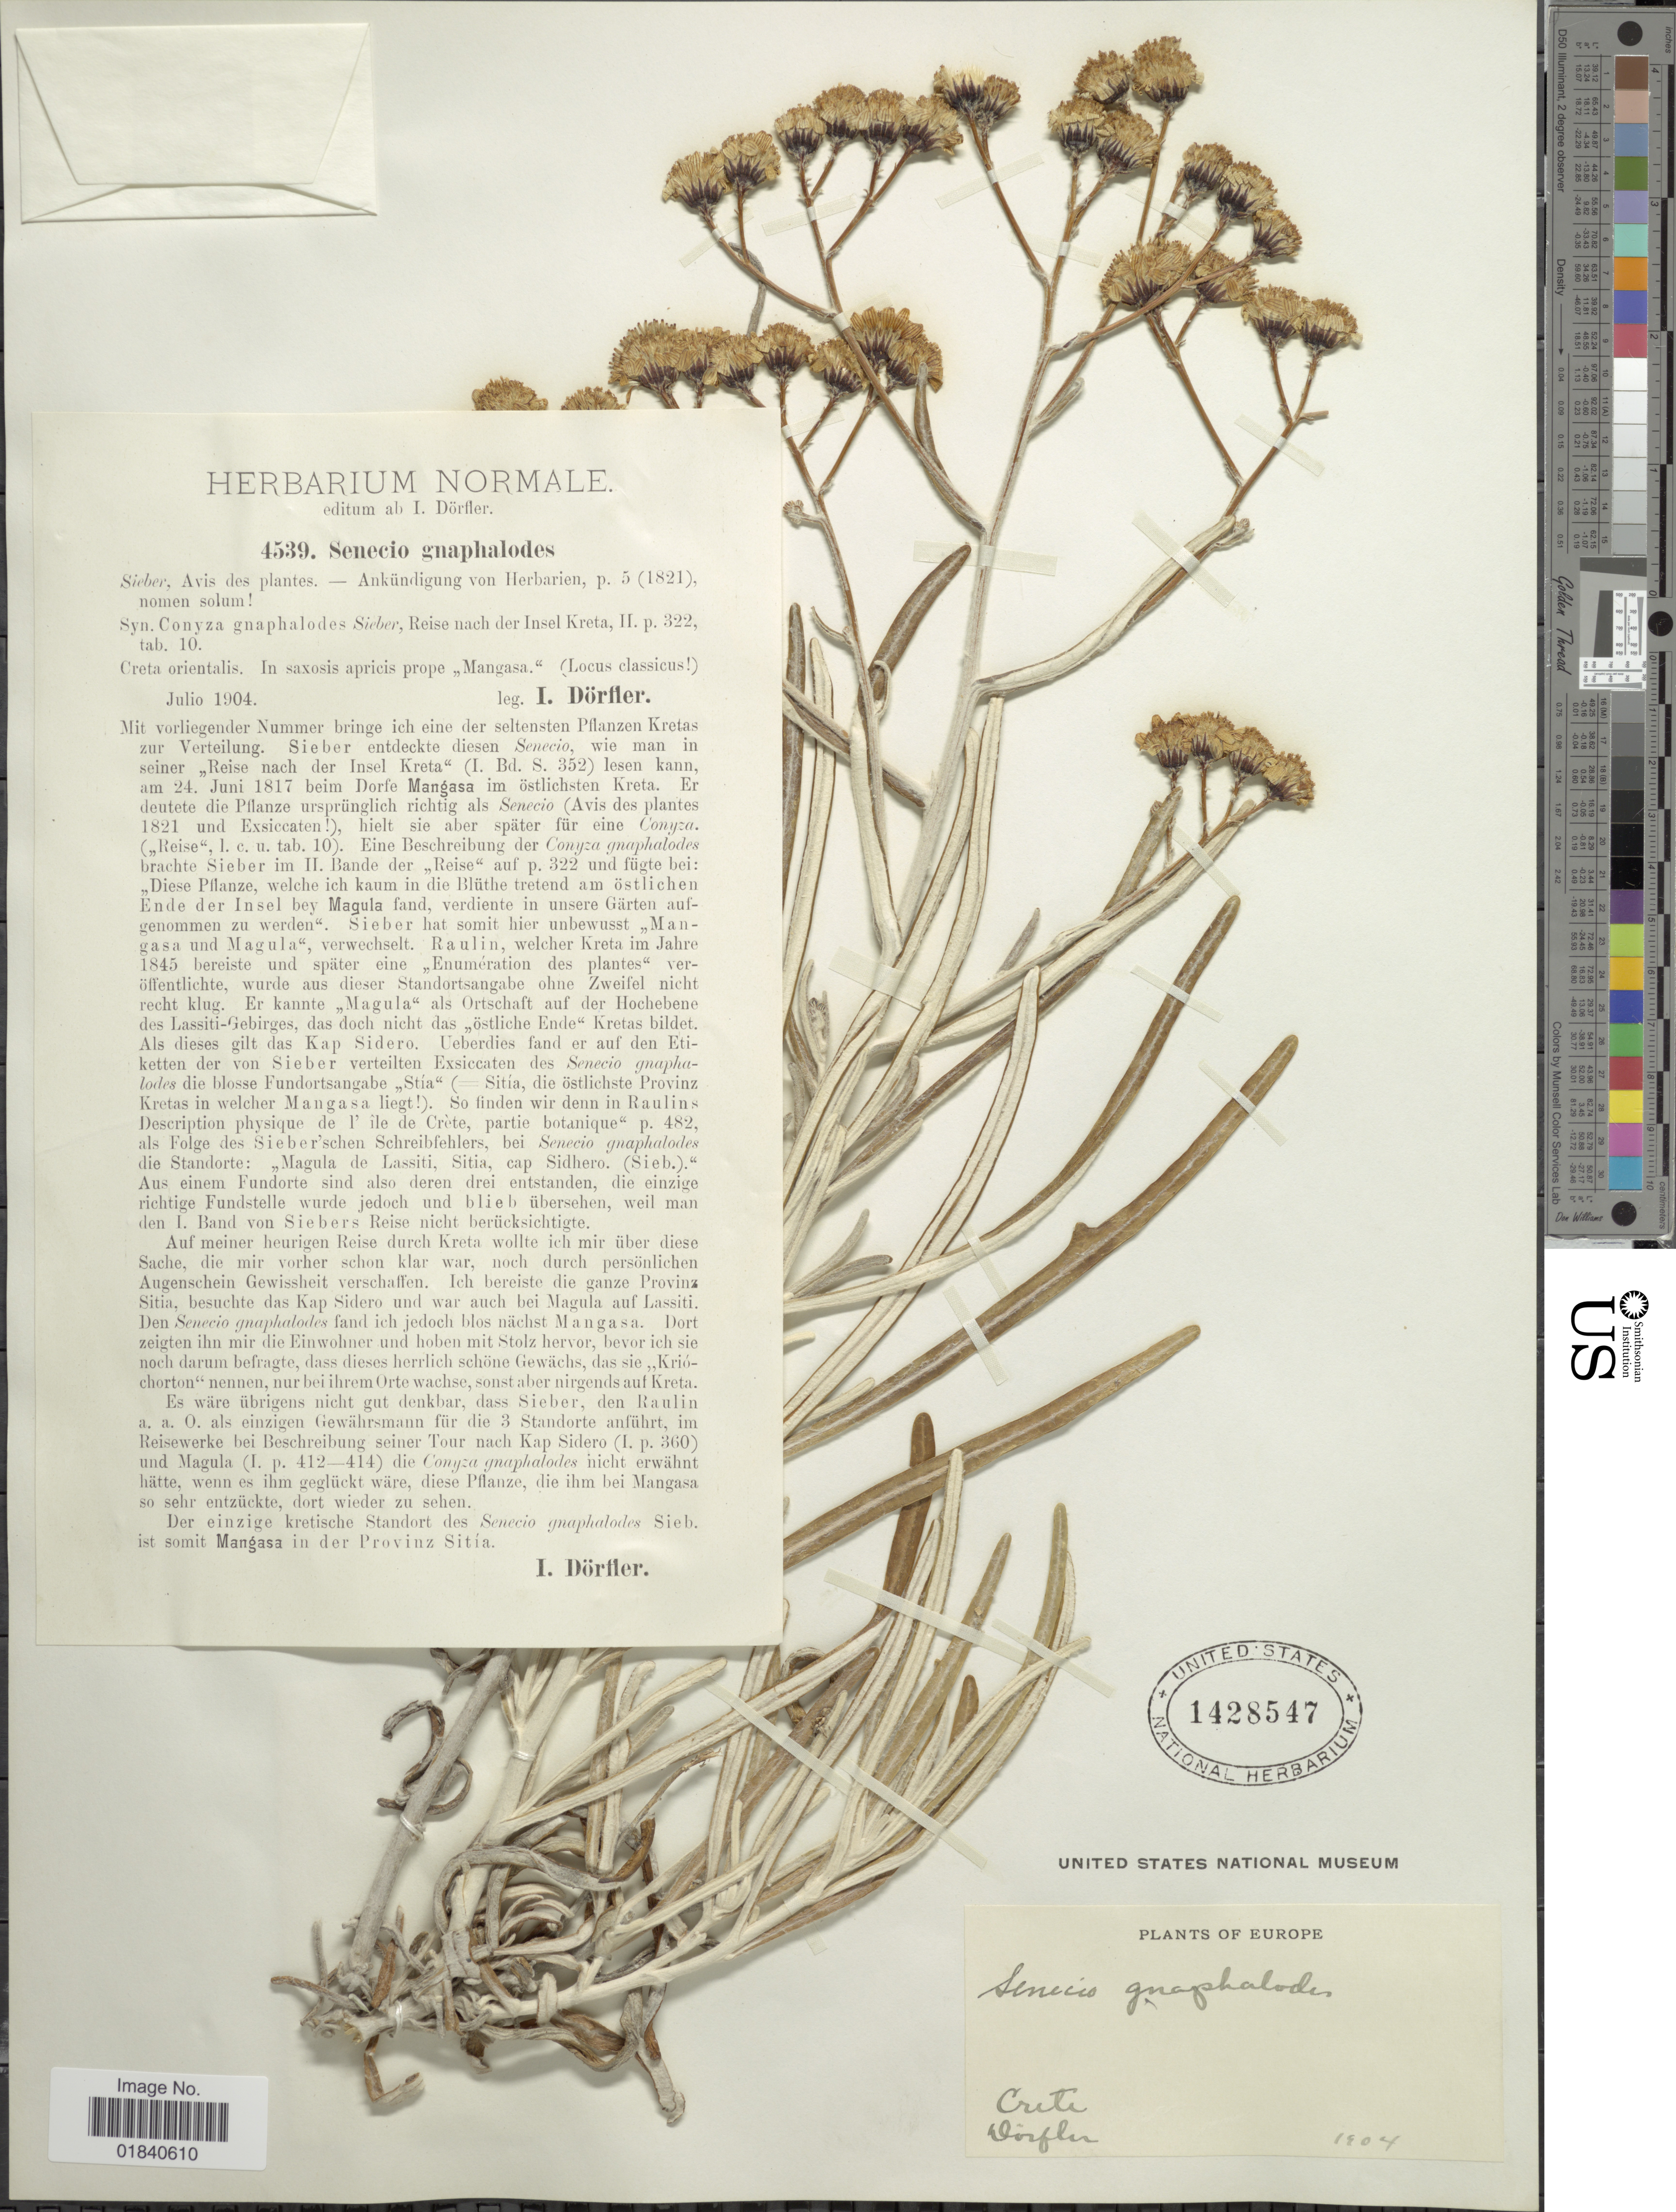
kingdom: Plantae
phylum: Tracheophyta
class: Magnoliopsida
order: Asterales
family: Asteraceae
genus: Jacobaea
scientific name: Jacobaea gnaphalioides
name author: (Sieber ex Spreng.) Veldkamp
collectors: I. Dörfler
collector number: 4539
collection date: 1904-07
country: Greece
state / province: Crete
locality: Creta orientalis. In saxosis apricis prope "Mangasa."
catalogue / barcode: US 1428547